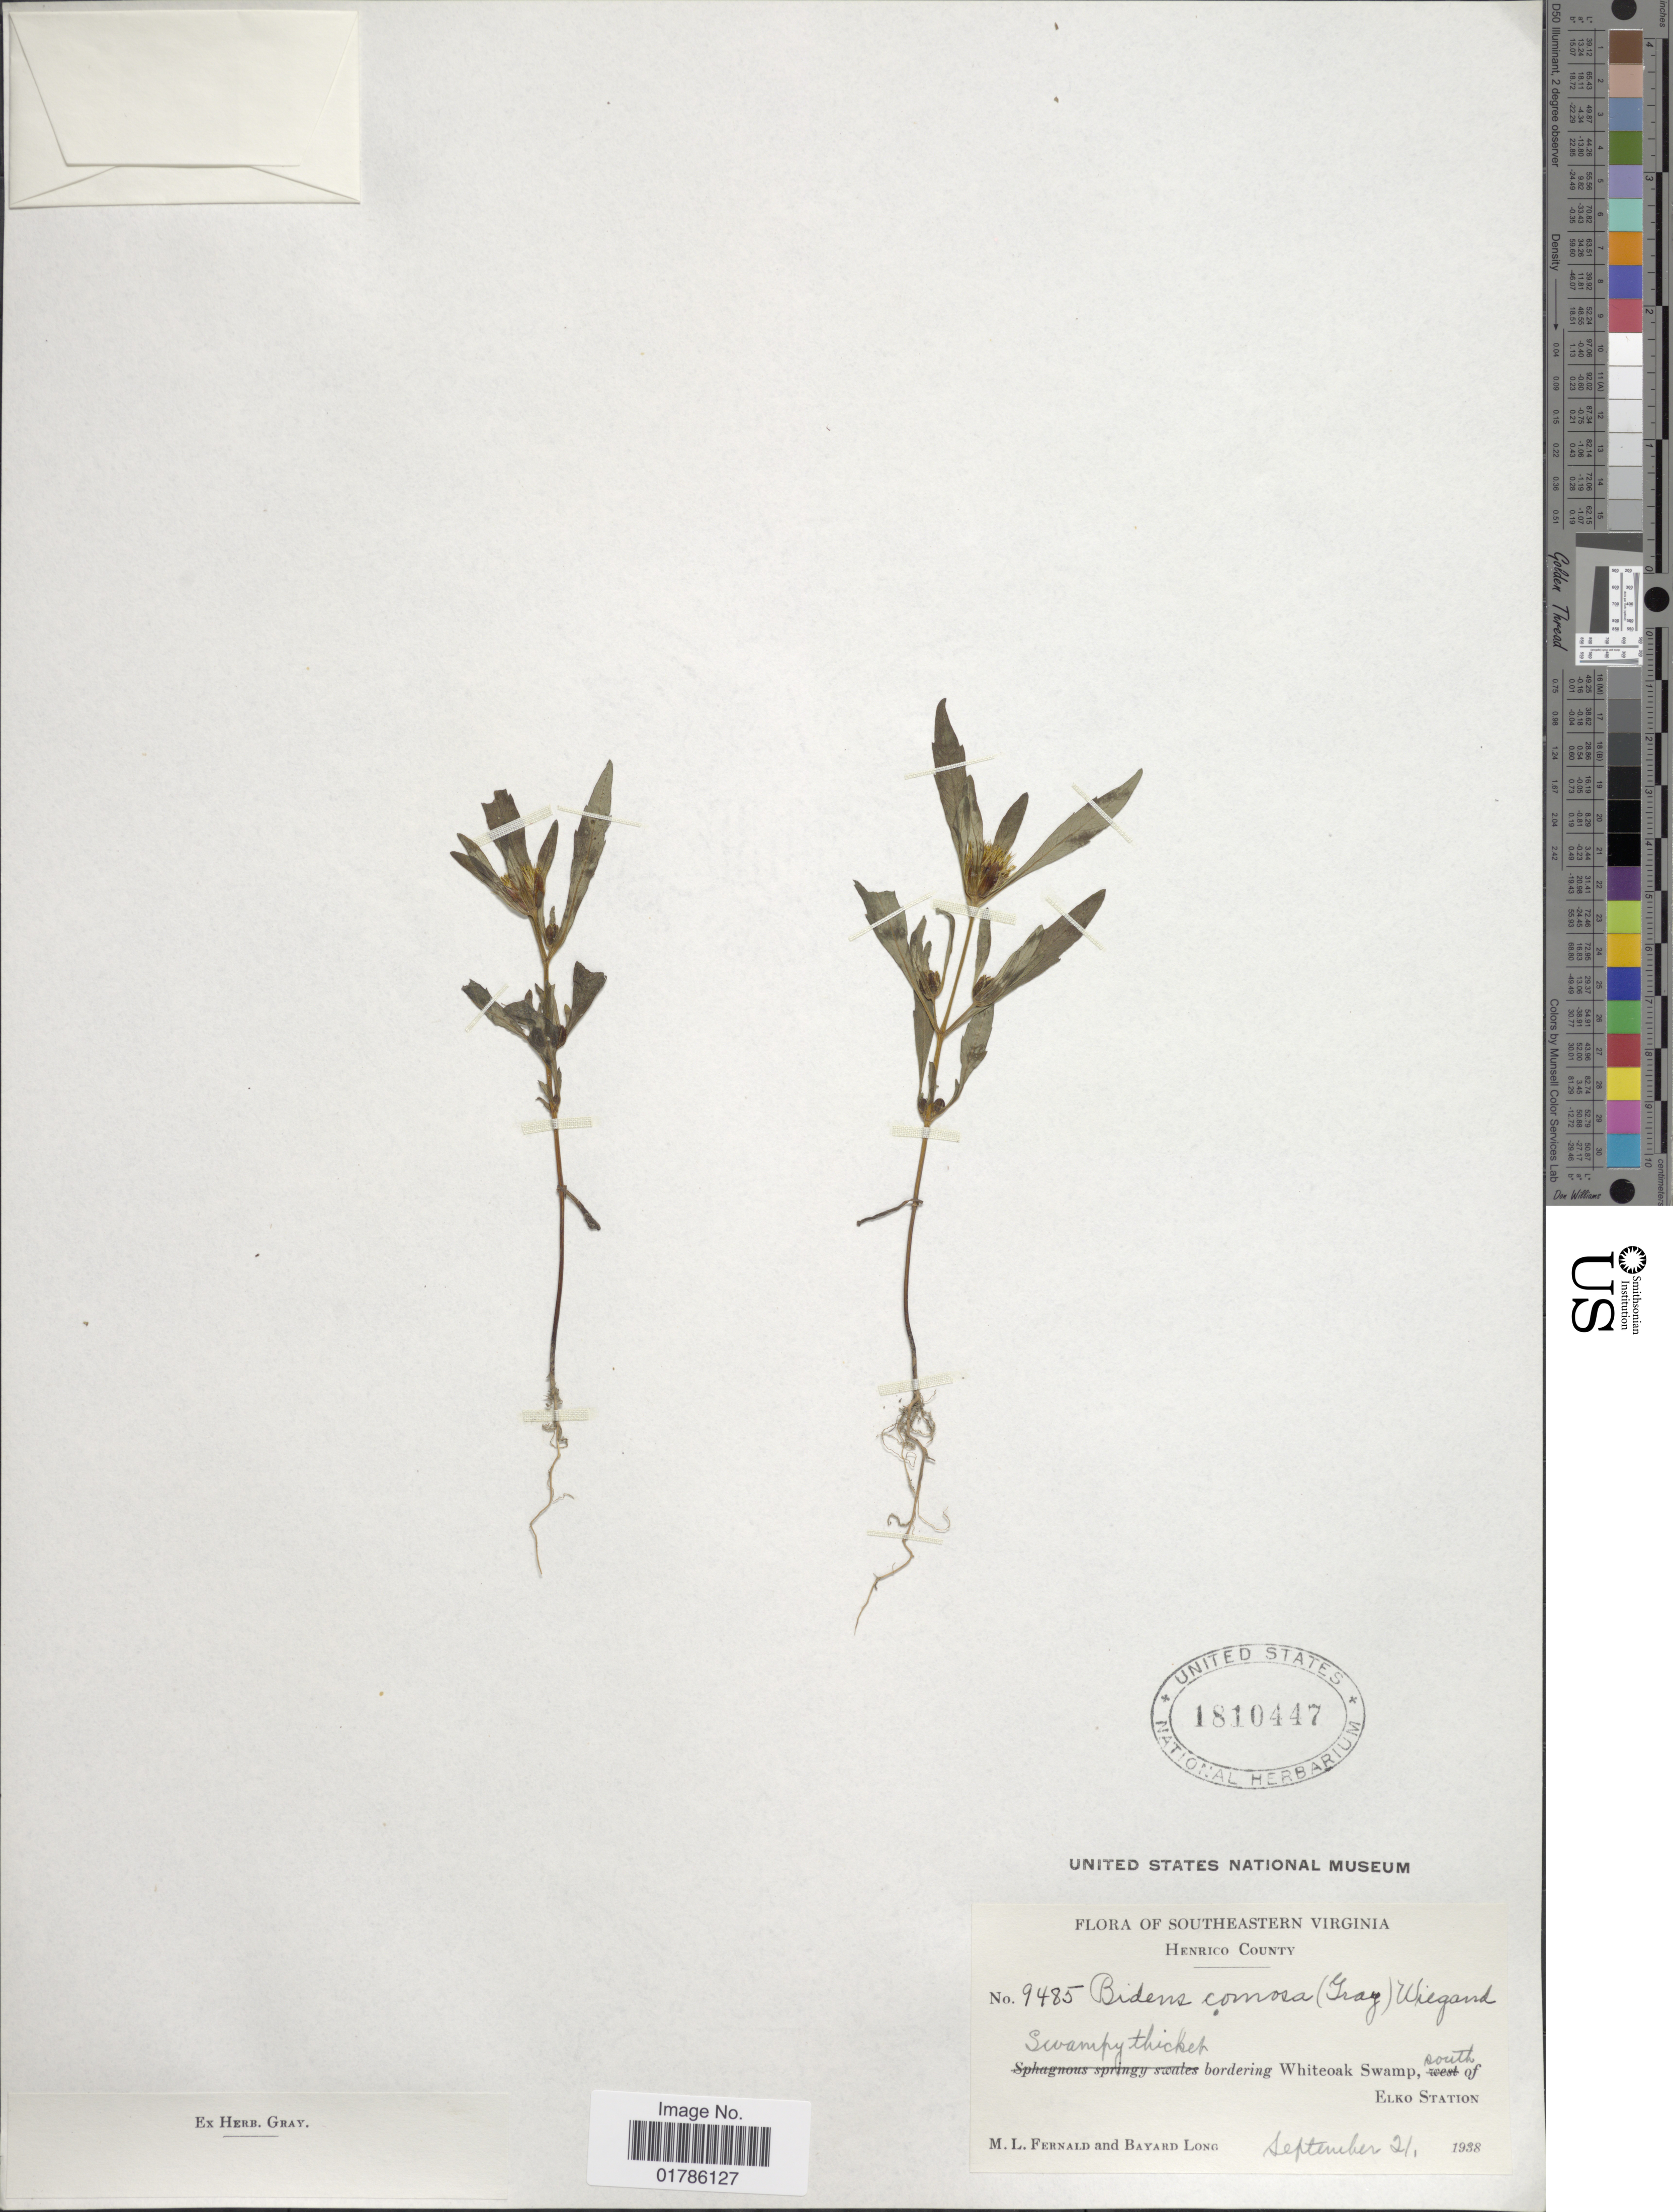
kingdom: Plantae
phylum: Tracheophyta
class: Magnoliopsida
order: Asterales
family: Asteraceae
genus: Bidens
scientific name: Bidens comosa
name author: (A. Gray) Wiegand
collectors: M. L. Fernald & B. Long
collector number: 9485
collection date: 1938-09-21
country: United States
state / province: Virginia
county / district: Henrico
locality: Southeastern Virginia, Henrico County, bordering Whiteoak Swamp, South of Elko Station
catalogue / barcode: US 1810447